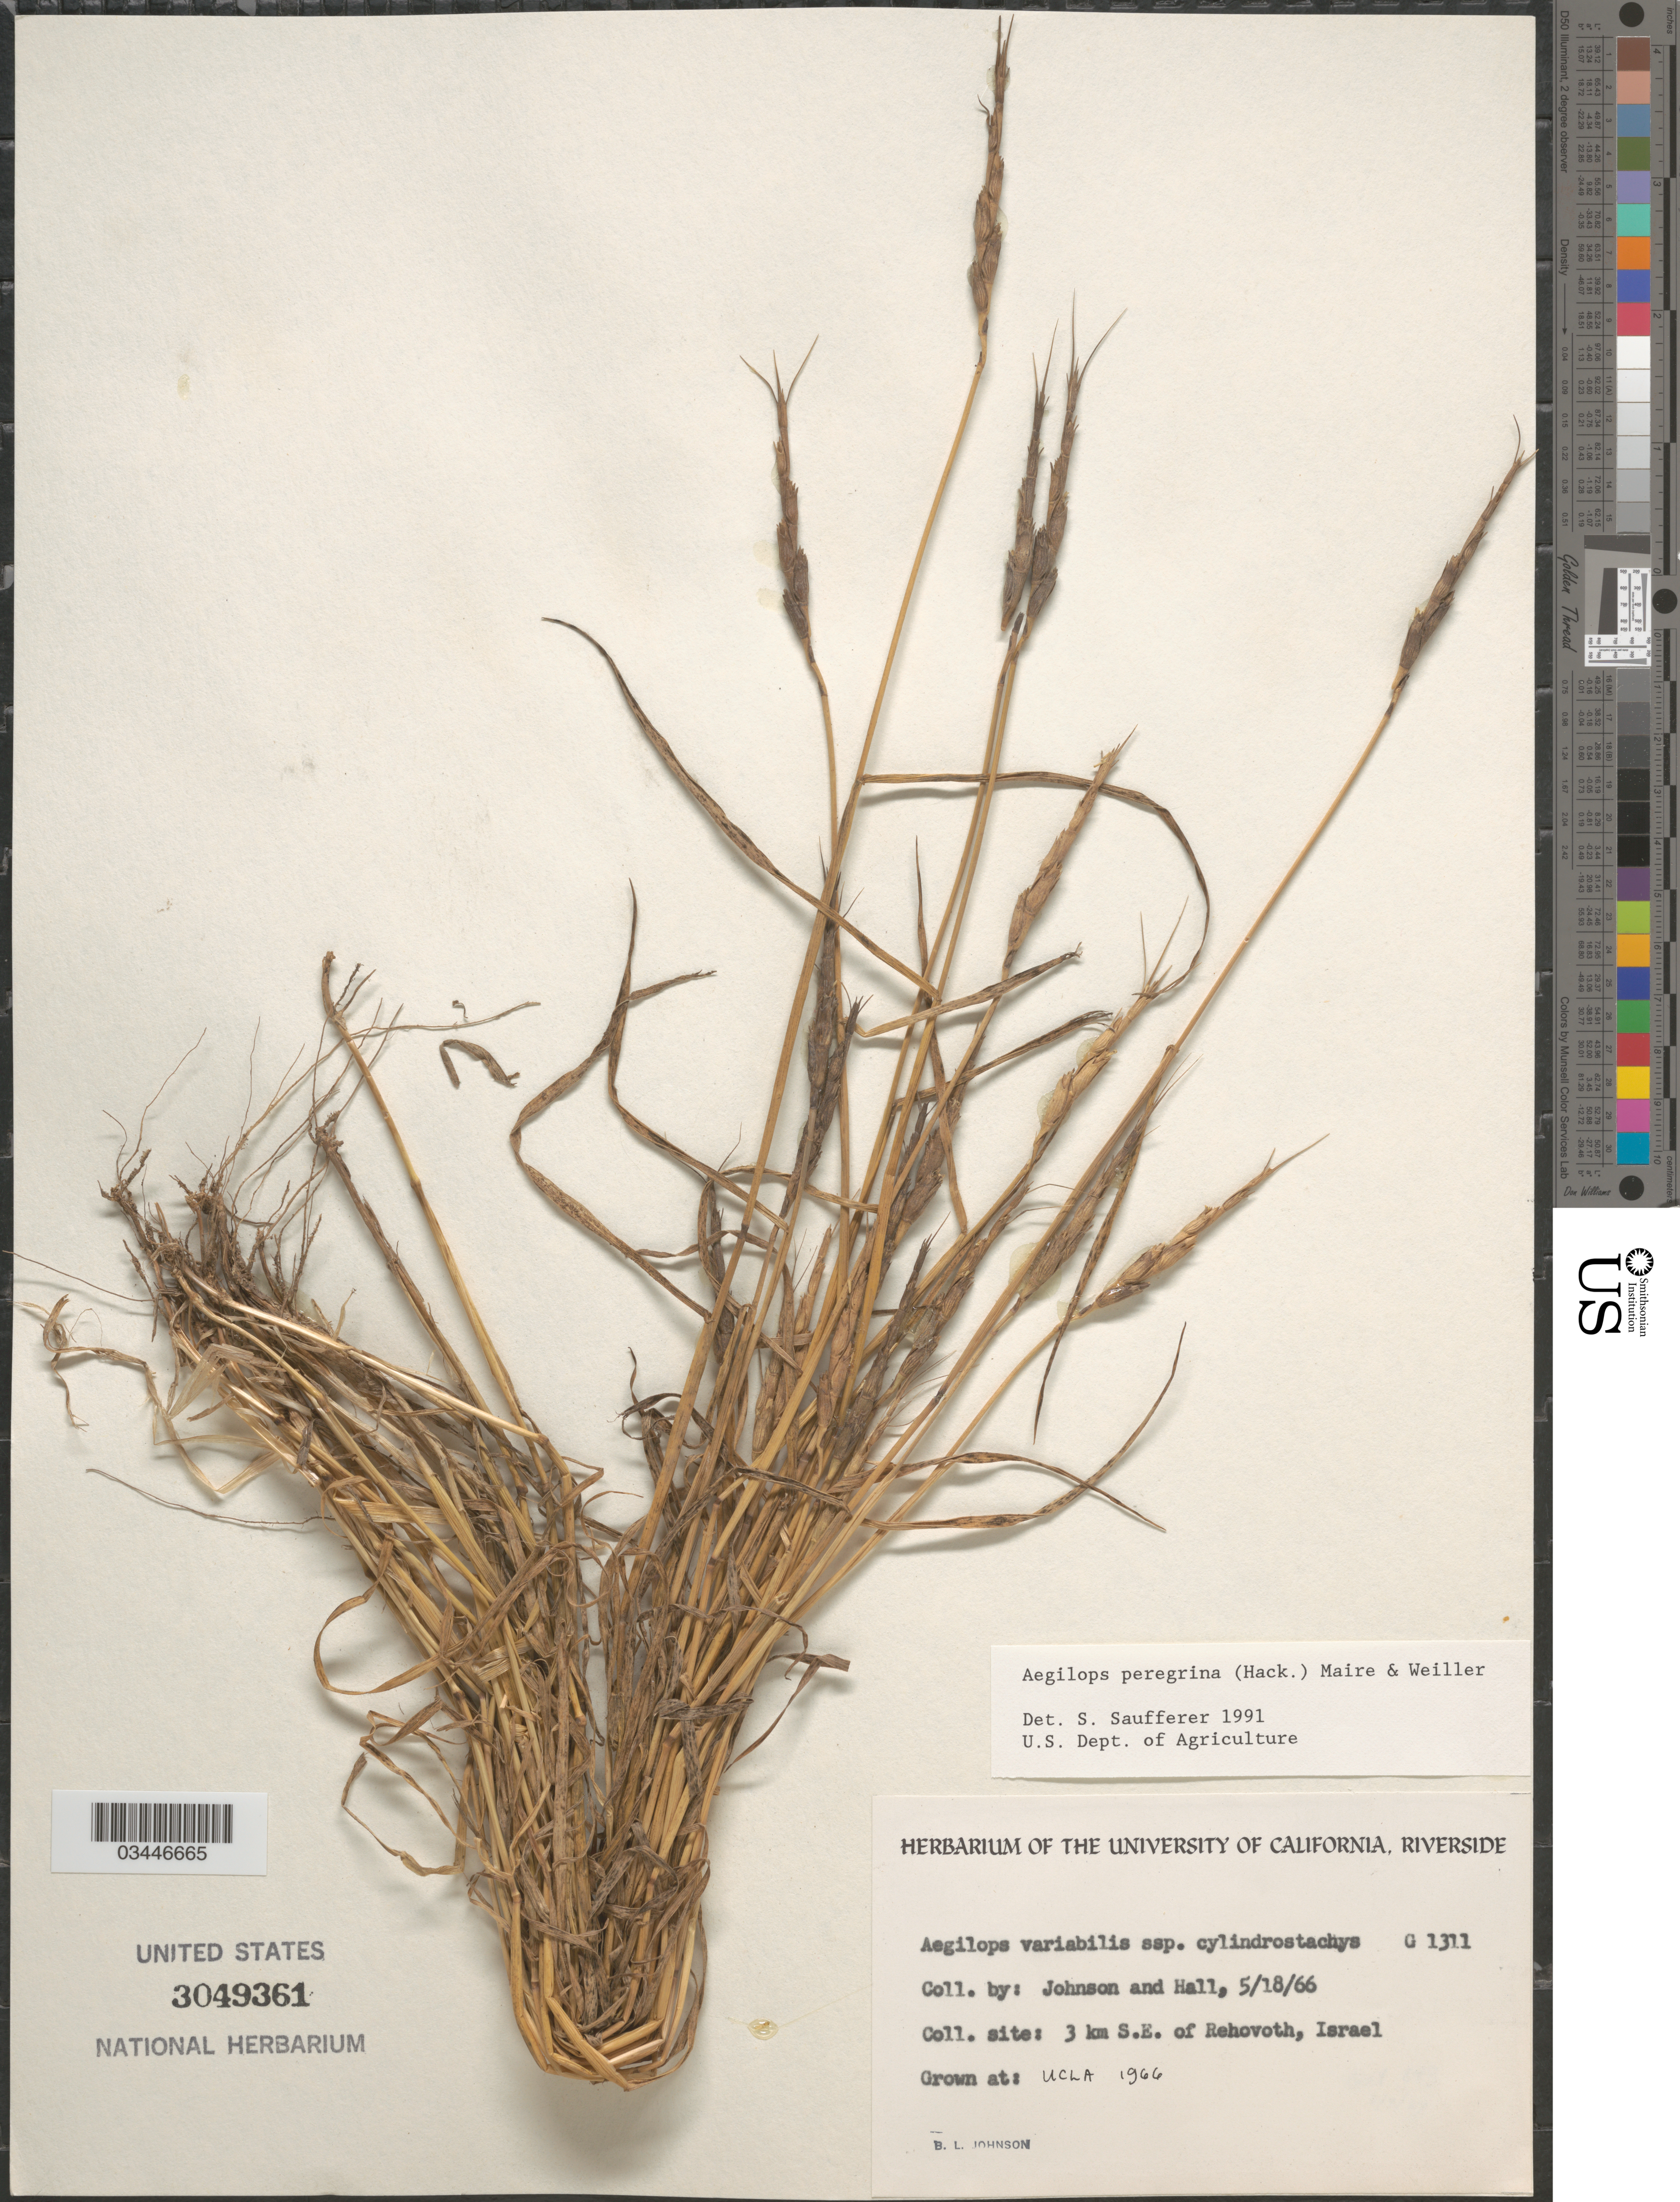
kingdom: Plantae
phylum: Tracheophyta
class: Liliopsida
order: Poales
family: Poaceae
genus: Aegilops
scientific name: Aegilops peregrina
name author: (Hack.) Eig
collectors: B. Johnson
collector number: G1311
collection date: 1966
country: United States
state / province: California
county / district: Los Angeles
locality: UCLA.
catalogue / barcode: US 3049361